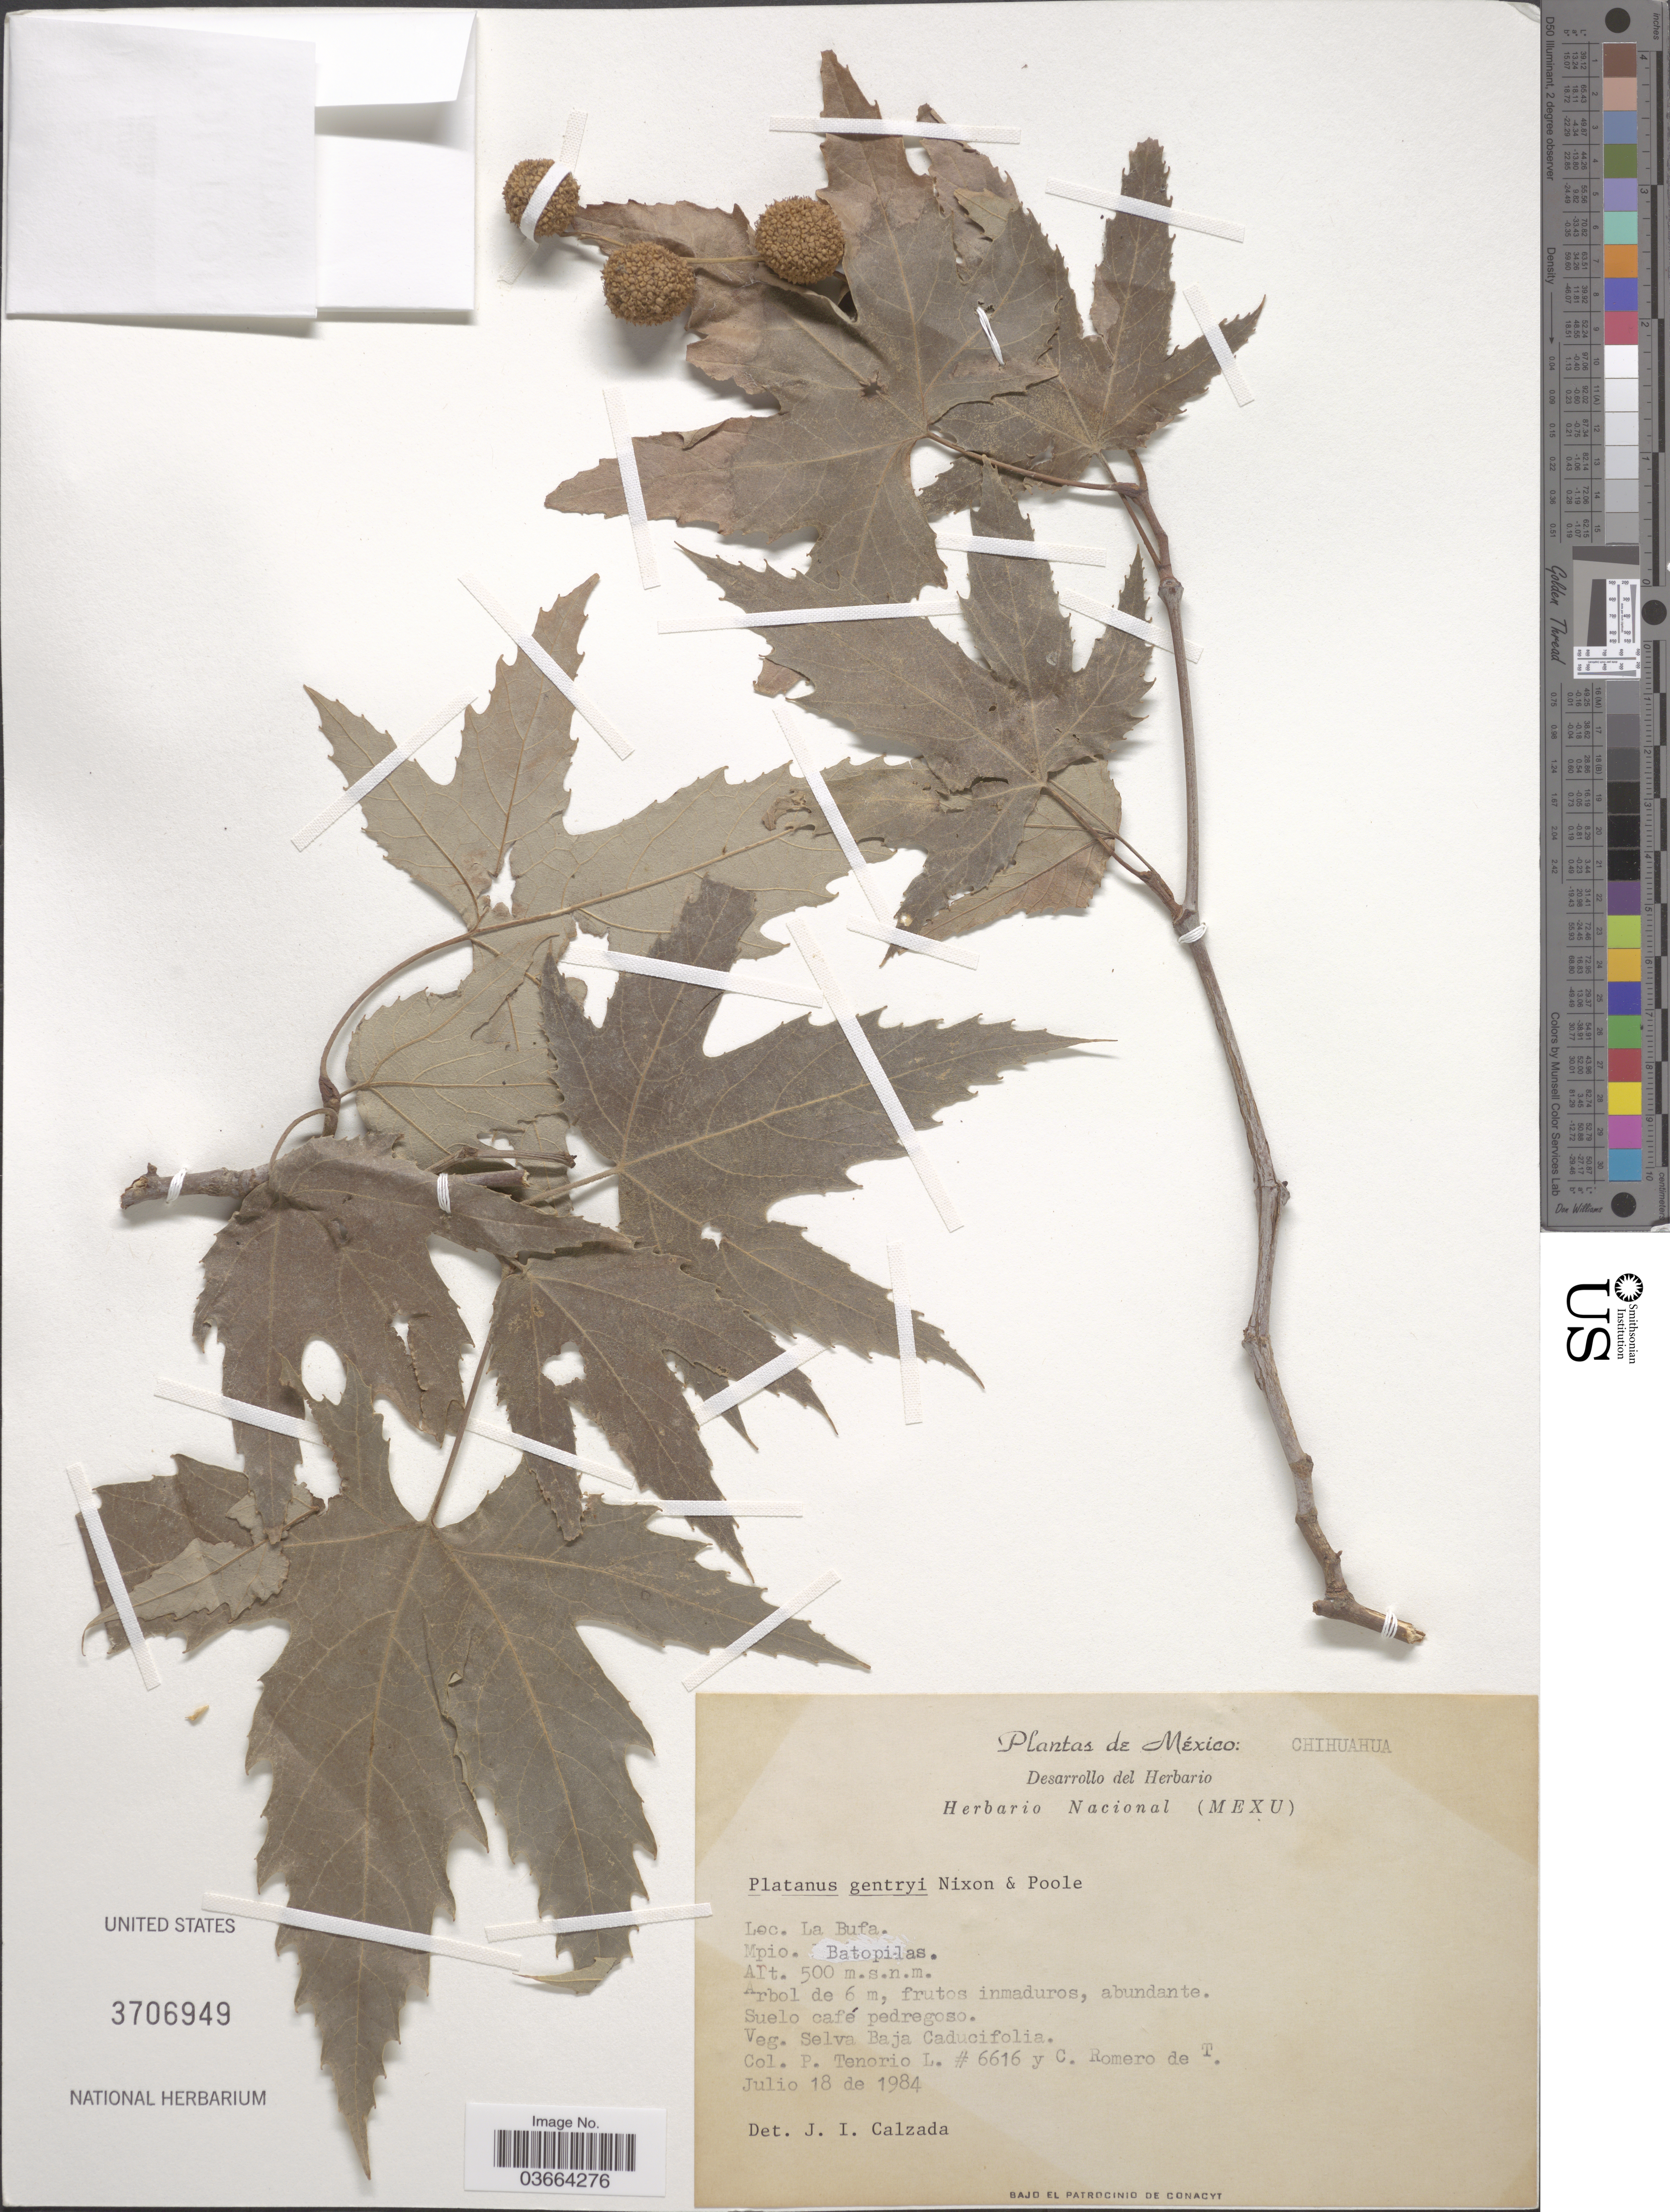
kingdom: Plantae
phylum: Tracheophyta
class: Magnoliopsida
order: Proteales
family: Platanaceae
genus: Platanus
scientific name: Platanus gentryi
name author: Nixon & J.M. Poole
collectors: P. Tenorio L. & C. Romero de T.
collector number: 6616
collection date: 1984-07-18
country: Mexico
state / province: Chihuahua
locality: La Bufa. Mpio. Batopilas.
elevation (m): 500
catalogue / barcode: US 3706949